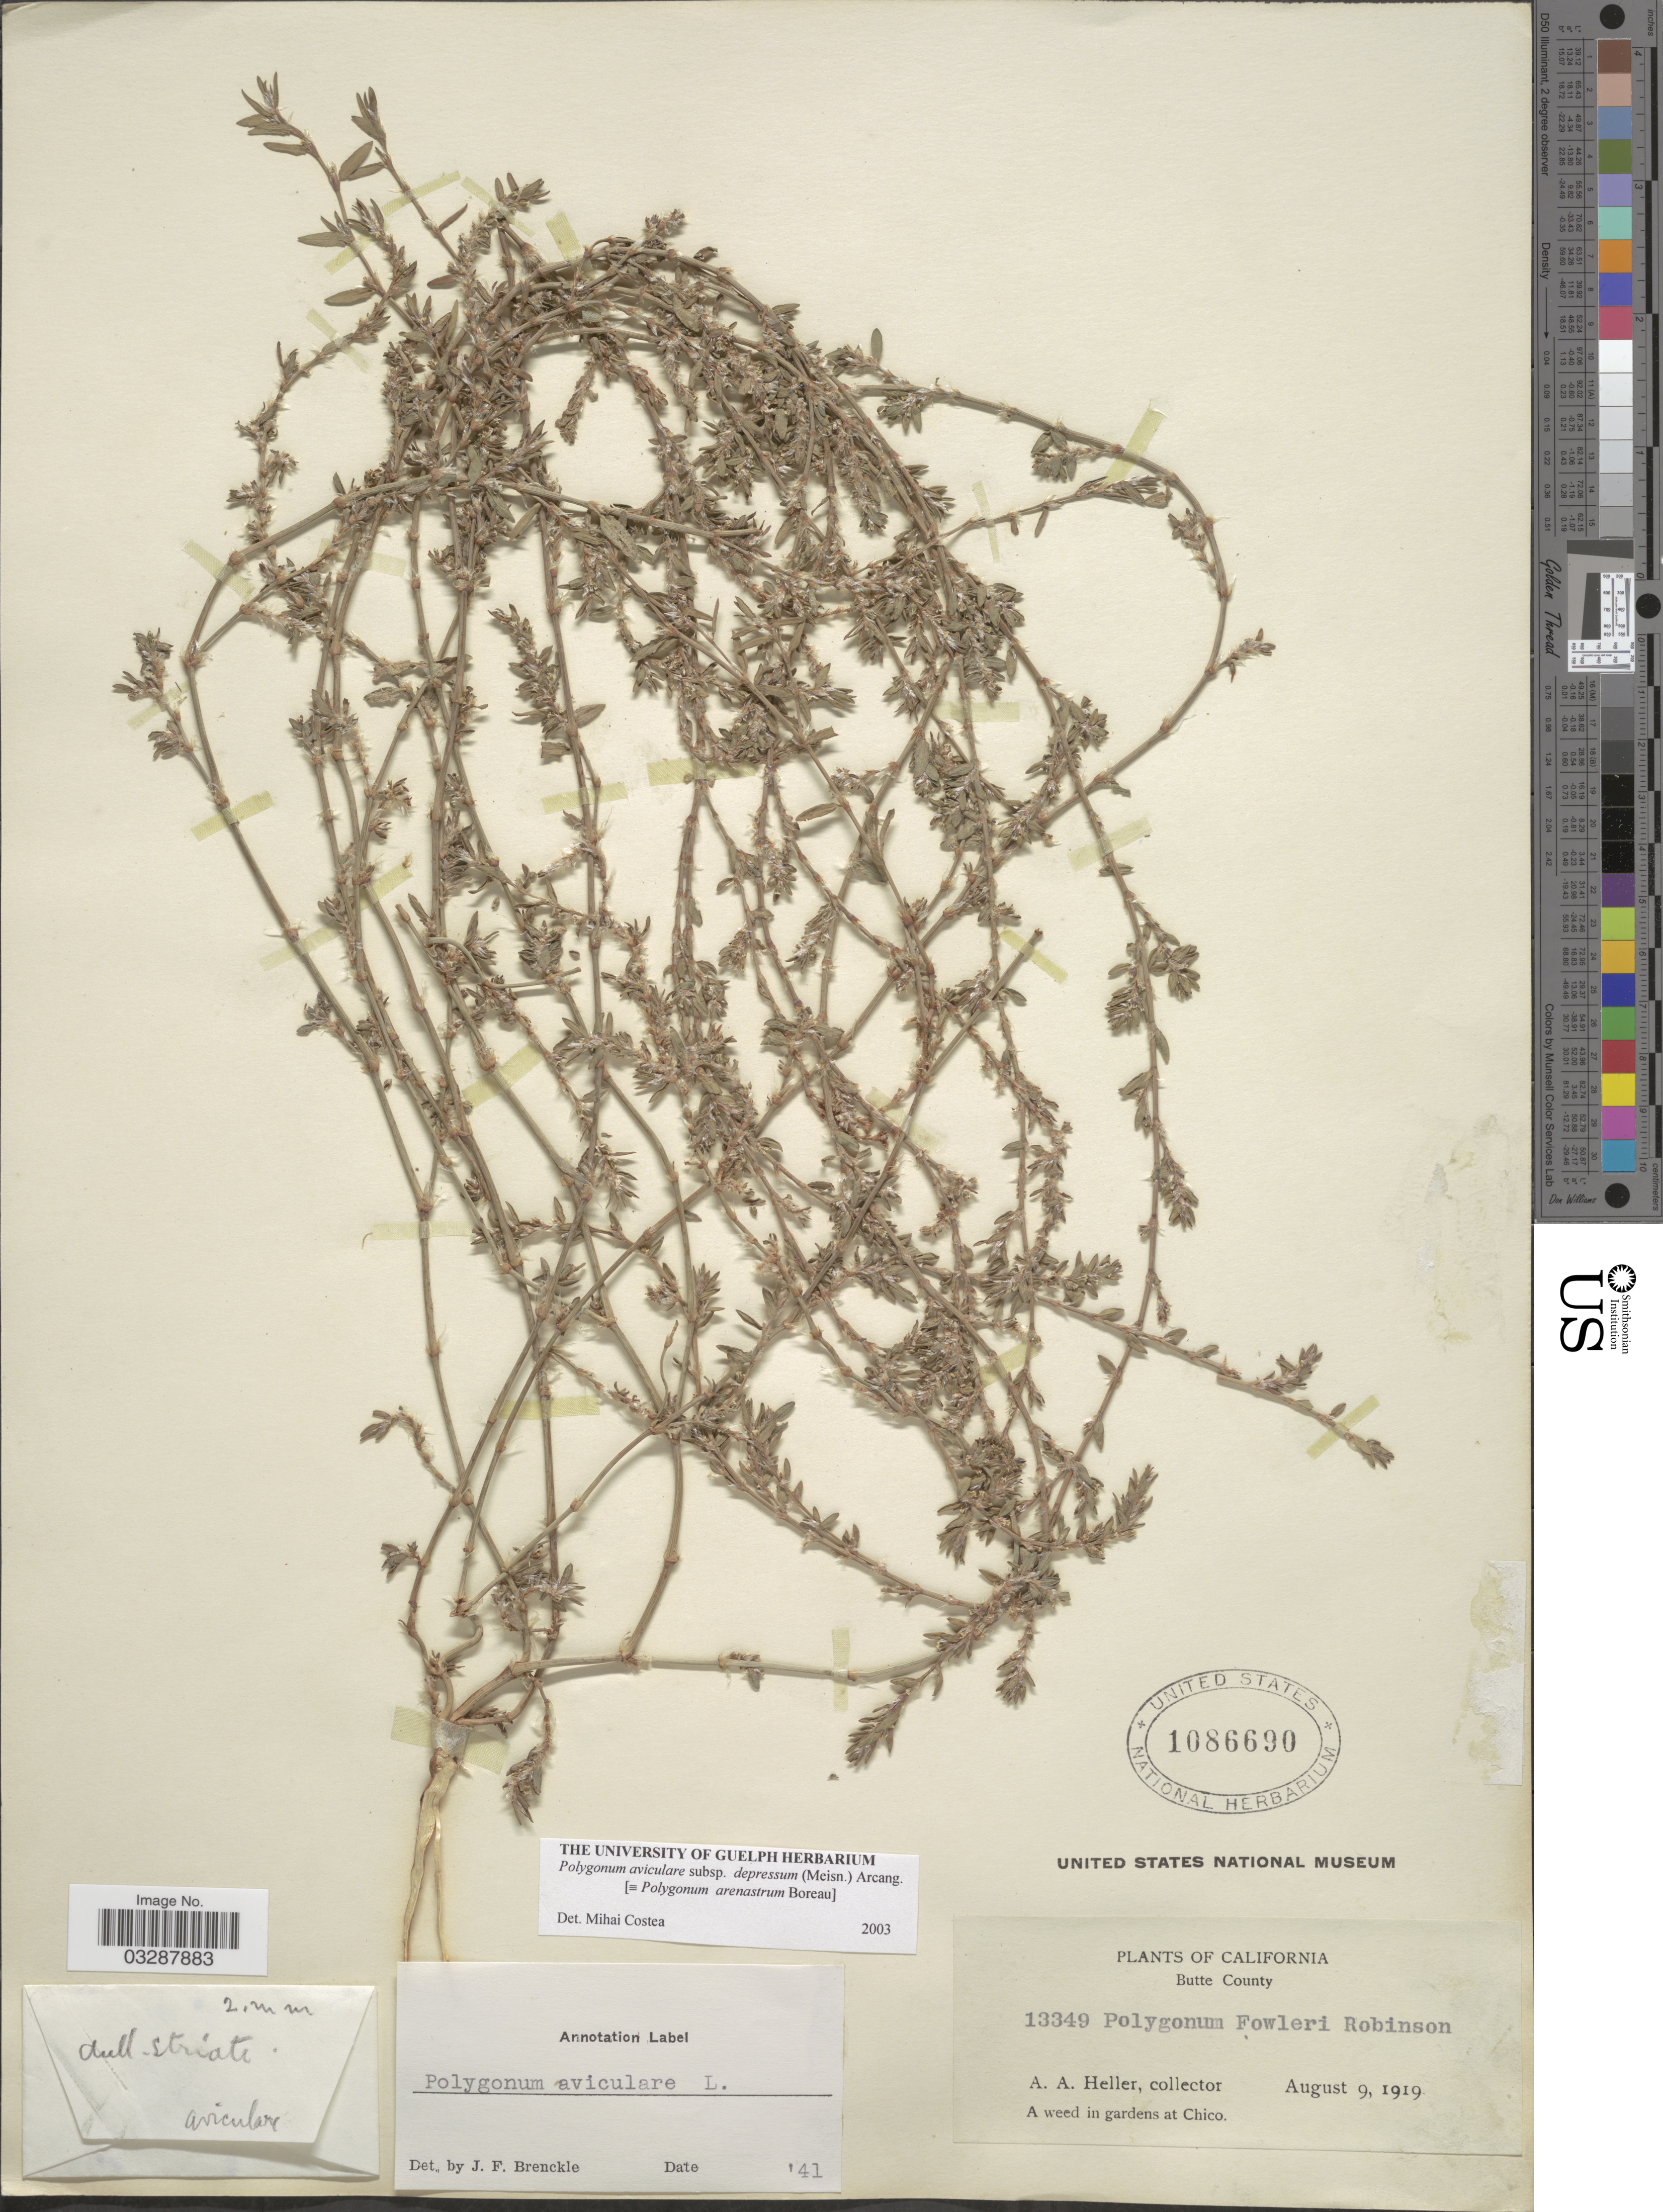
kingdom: Plantae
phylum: Tracheophyta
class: Magnoliopsida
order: Caryophyllales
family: Polygonaceae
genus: Polygonum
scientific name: Polygonum aviculare subsp. depressum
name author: (Meisn.) Arcang.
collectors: A. A. Heller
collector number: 13349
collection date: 1919-08-09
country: United States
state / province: California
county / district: Butte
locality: Butte County, A weed in gardens at Chico.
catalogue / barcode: US 1086690